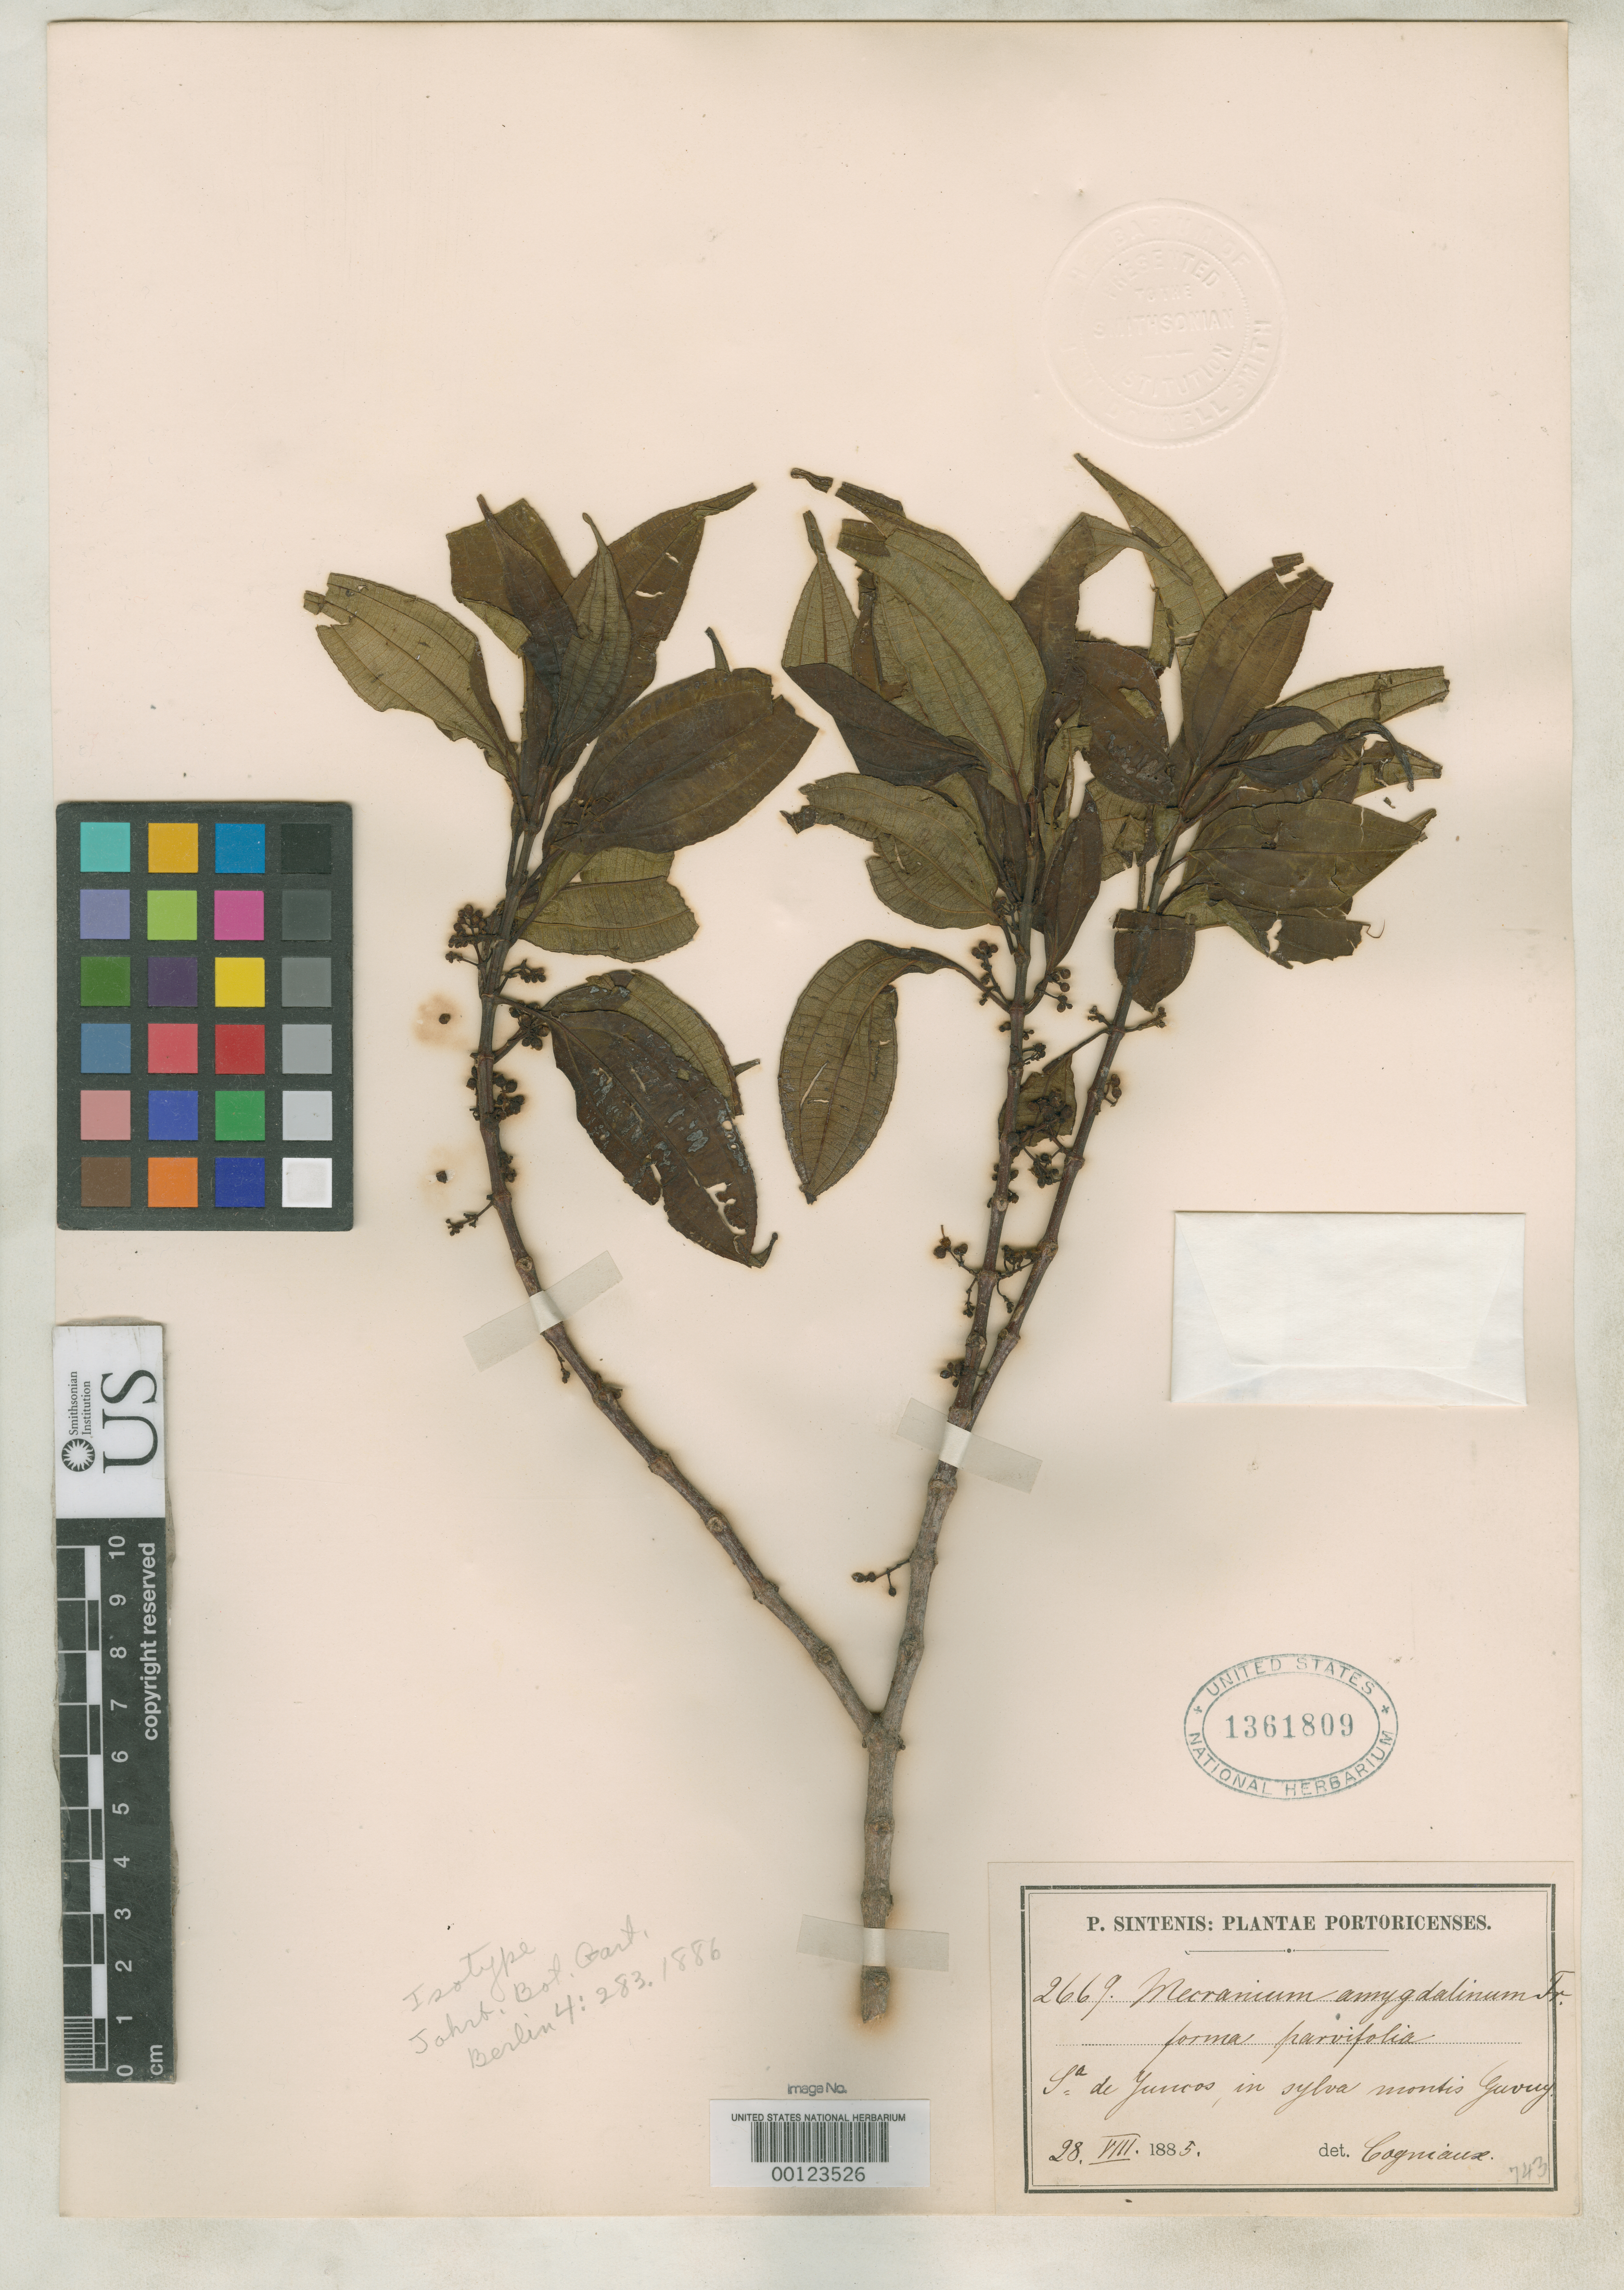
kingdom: Plantae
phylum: Tracheophyta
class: Magnoliopsida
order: Myrtales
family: Melastomataceae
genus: Mecranium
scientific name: Mecranium amygdalinum f. parvifolia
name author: Cogn.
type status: Isotype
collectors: P. Sintenis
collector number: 2669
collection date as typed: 28 Aug 1885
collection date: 1885-08-28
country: Puerto Rico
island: Greater Antilles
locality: Sierra de Juncos, in sylva montis Guruy.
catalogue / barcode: US 1361809